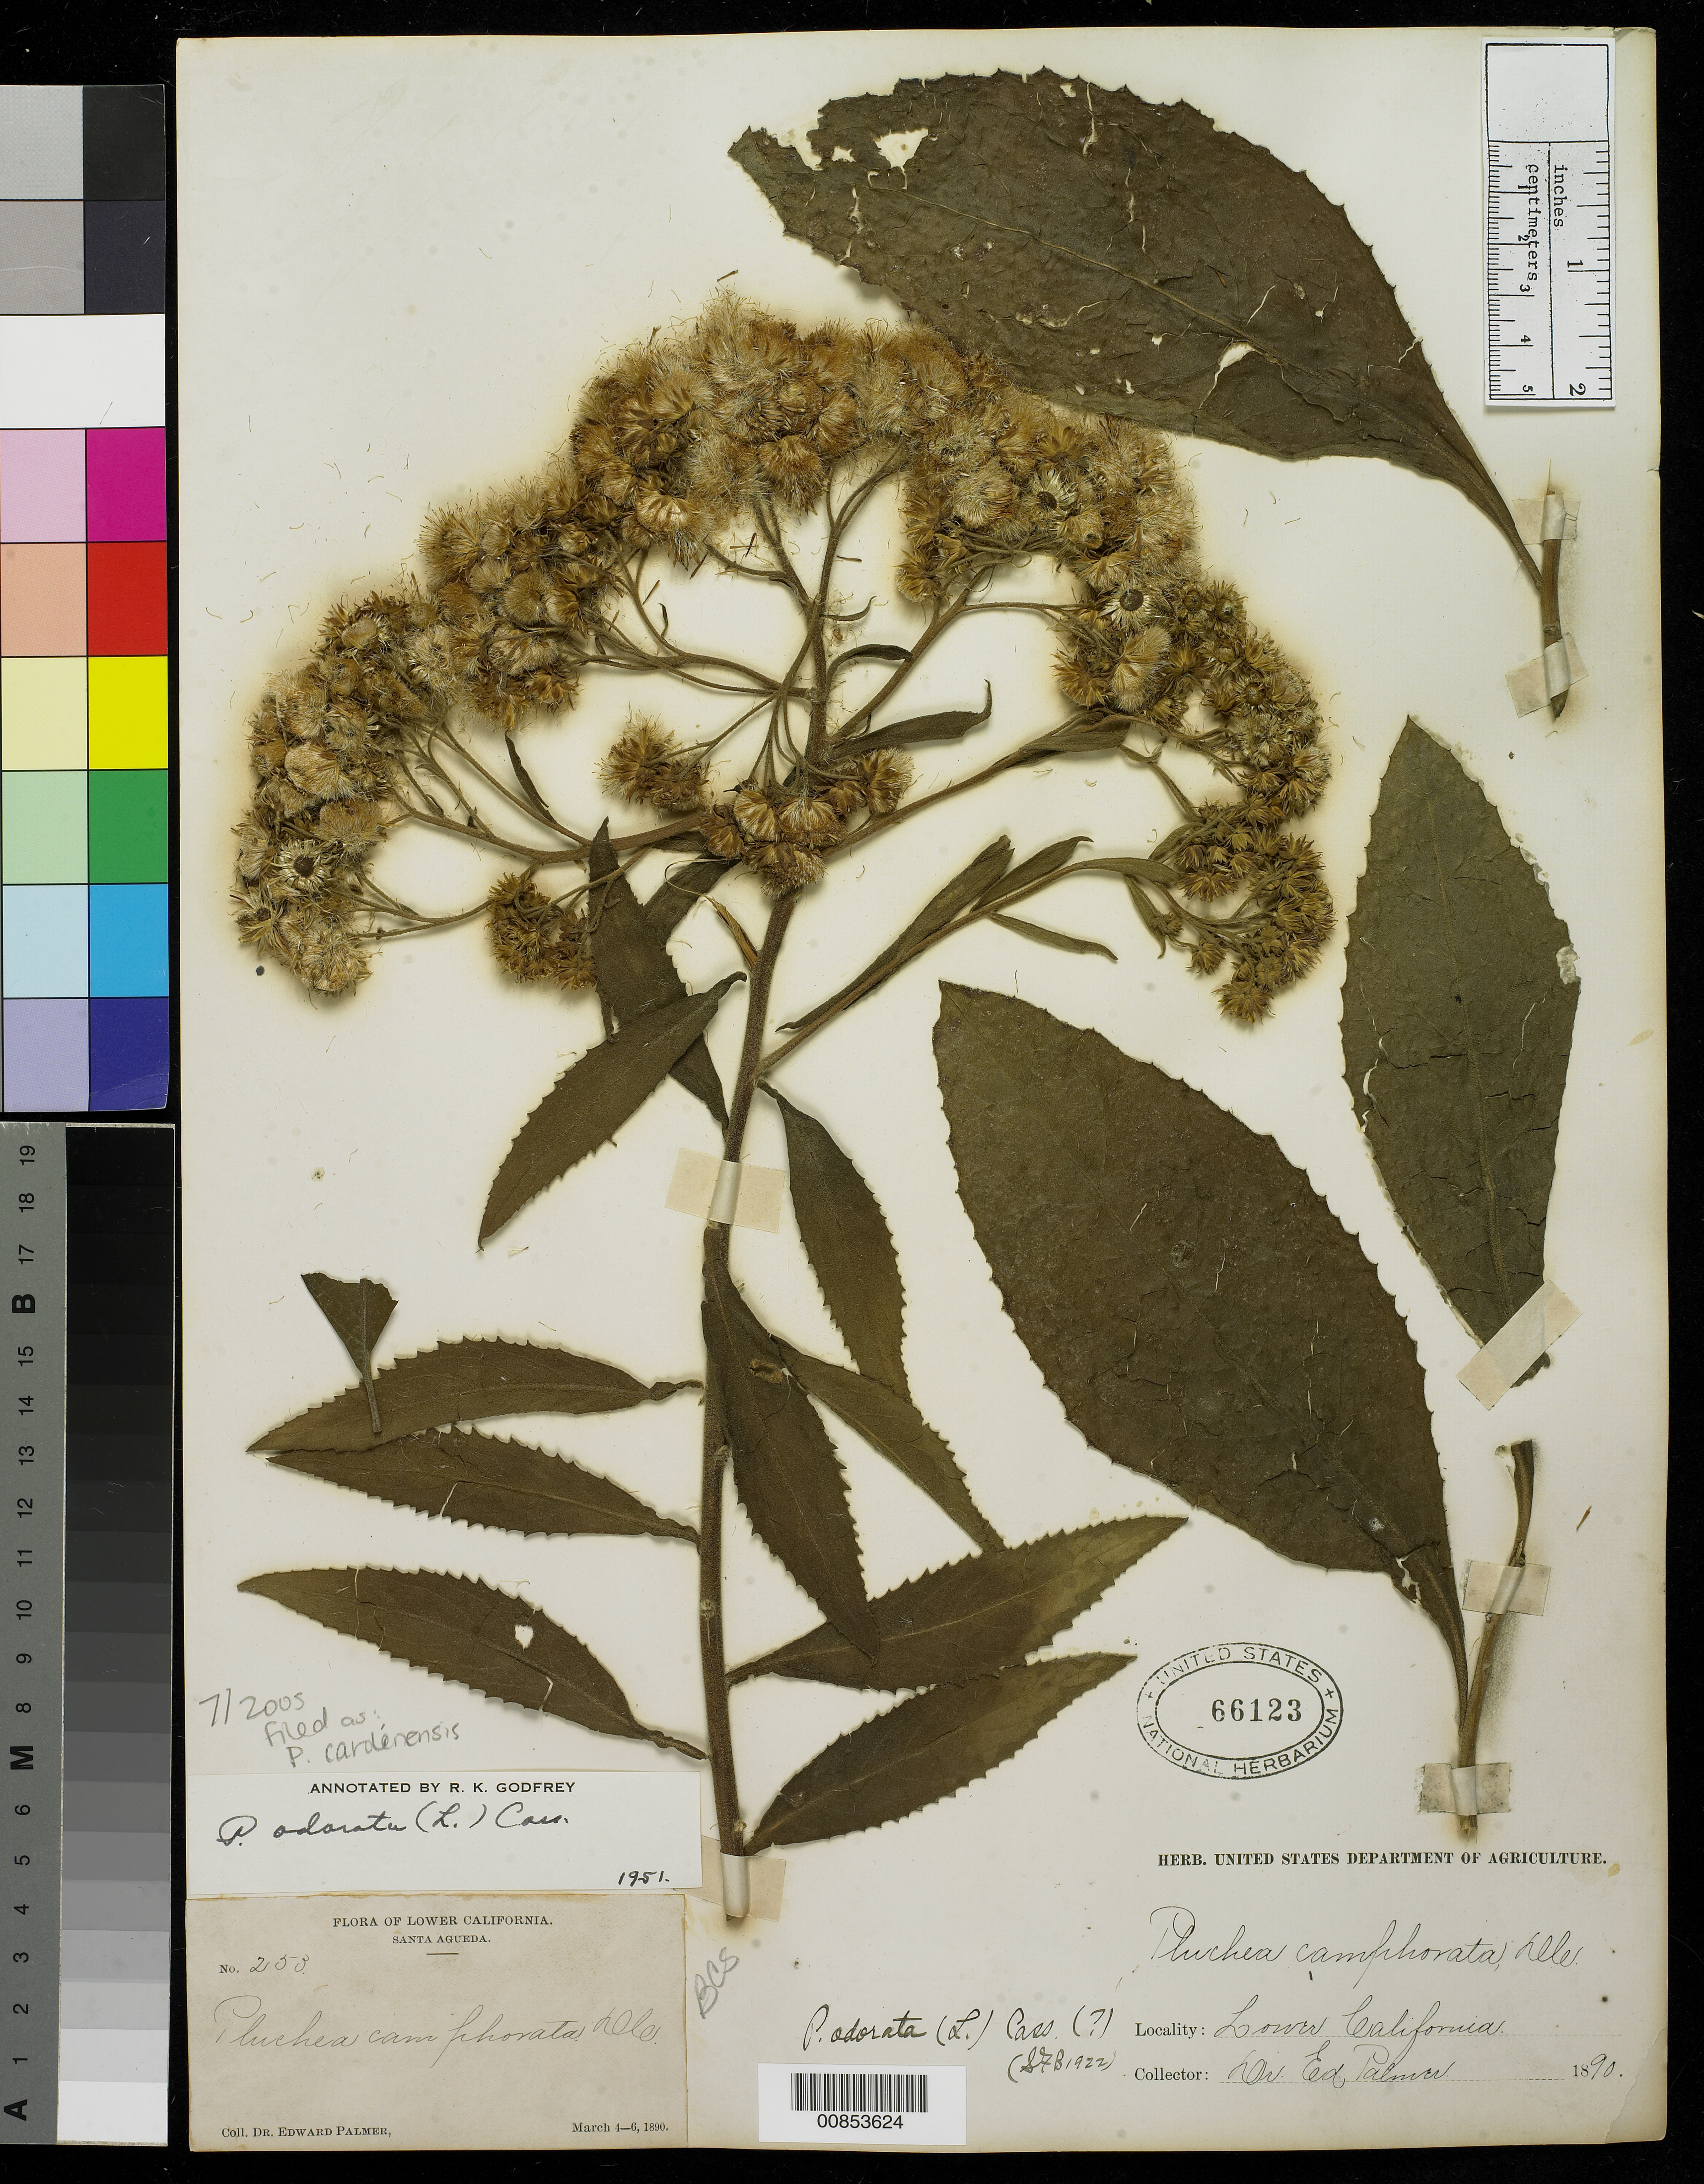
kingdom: Plantae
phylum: Tracheophyta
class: Magnoliopsida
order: Asterales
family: Asteraceae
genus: Pluchea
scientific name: Pluchea carolinensis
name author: (Jacq.) Sweet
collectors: E. Palmer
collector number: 253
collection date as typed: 04 Mar 1890 to 06 Mar 1890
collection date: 1890-03-04/1890-03-06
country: Mexico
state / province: Baja California Sur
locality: Santa Agueda, Baja California Sur.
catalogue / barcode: US 66123